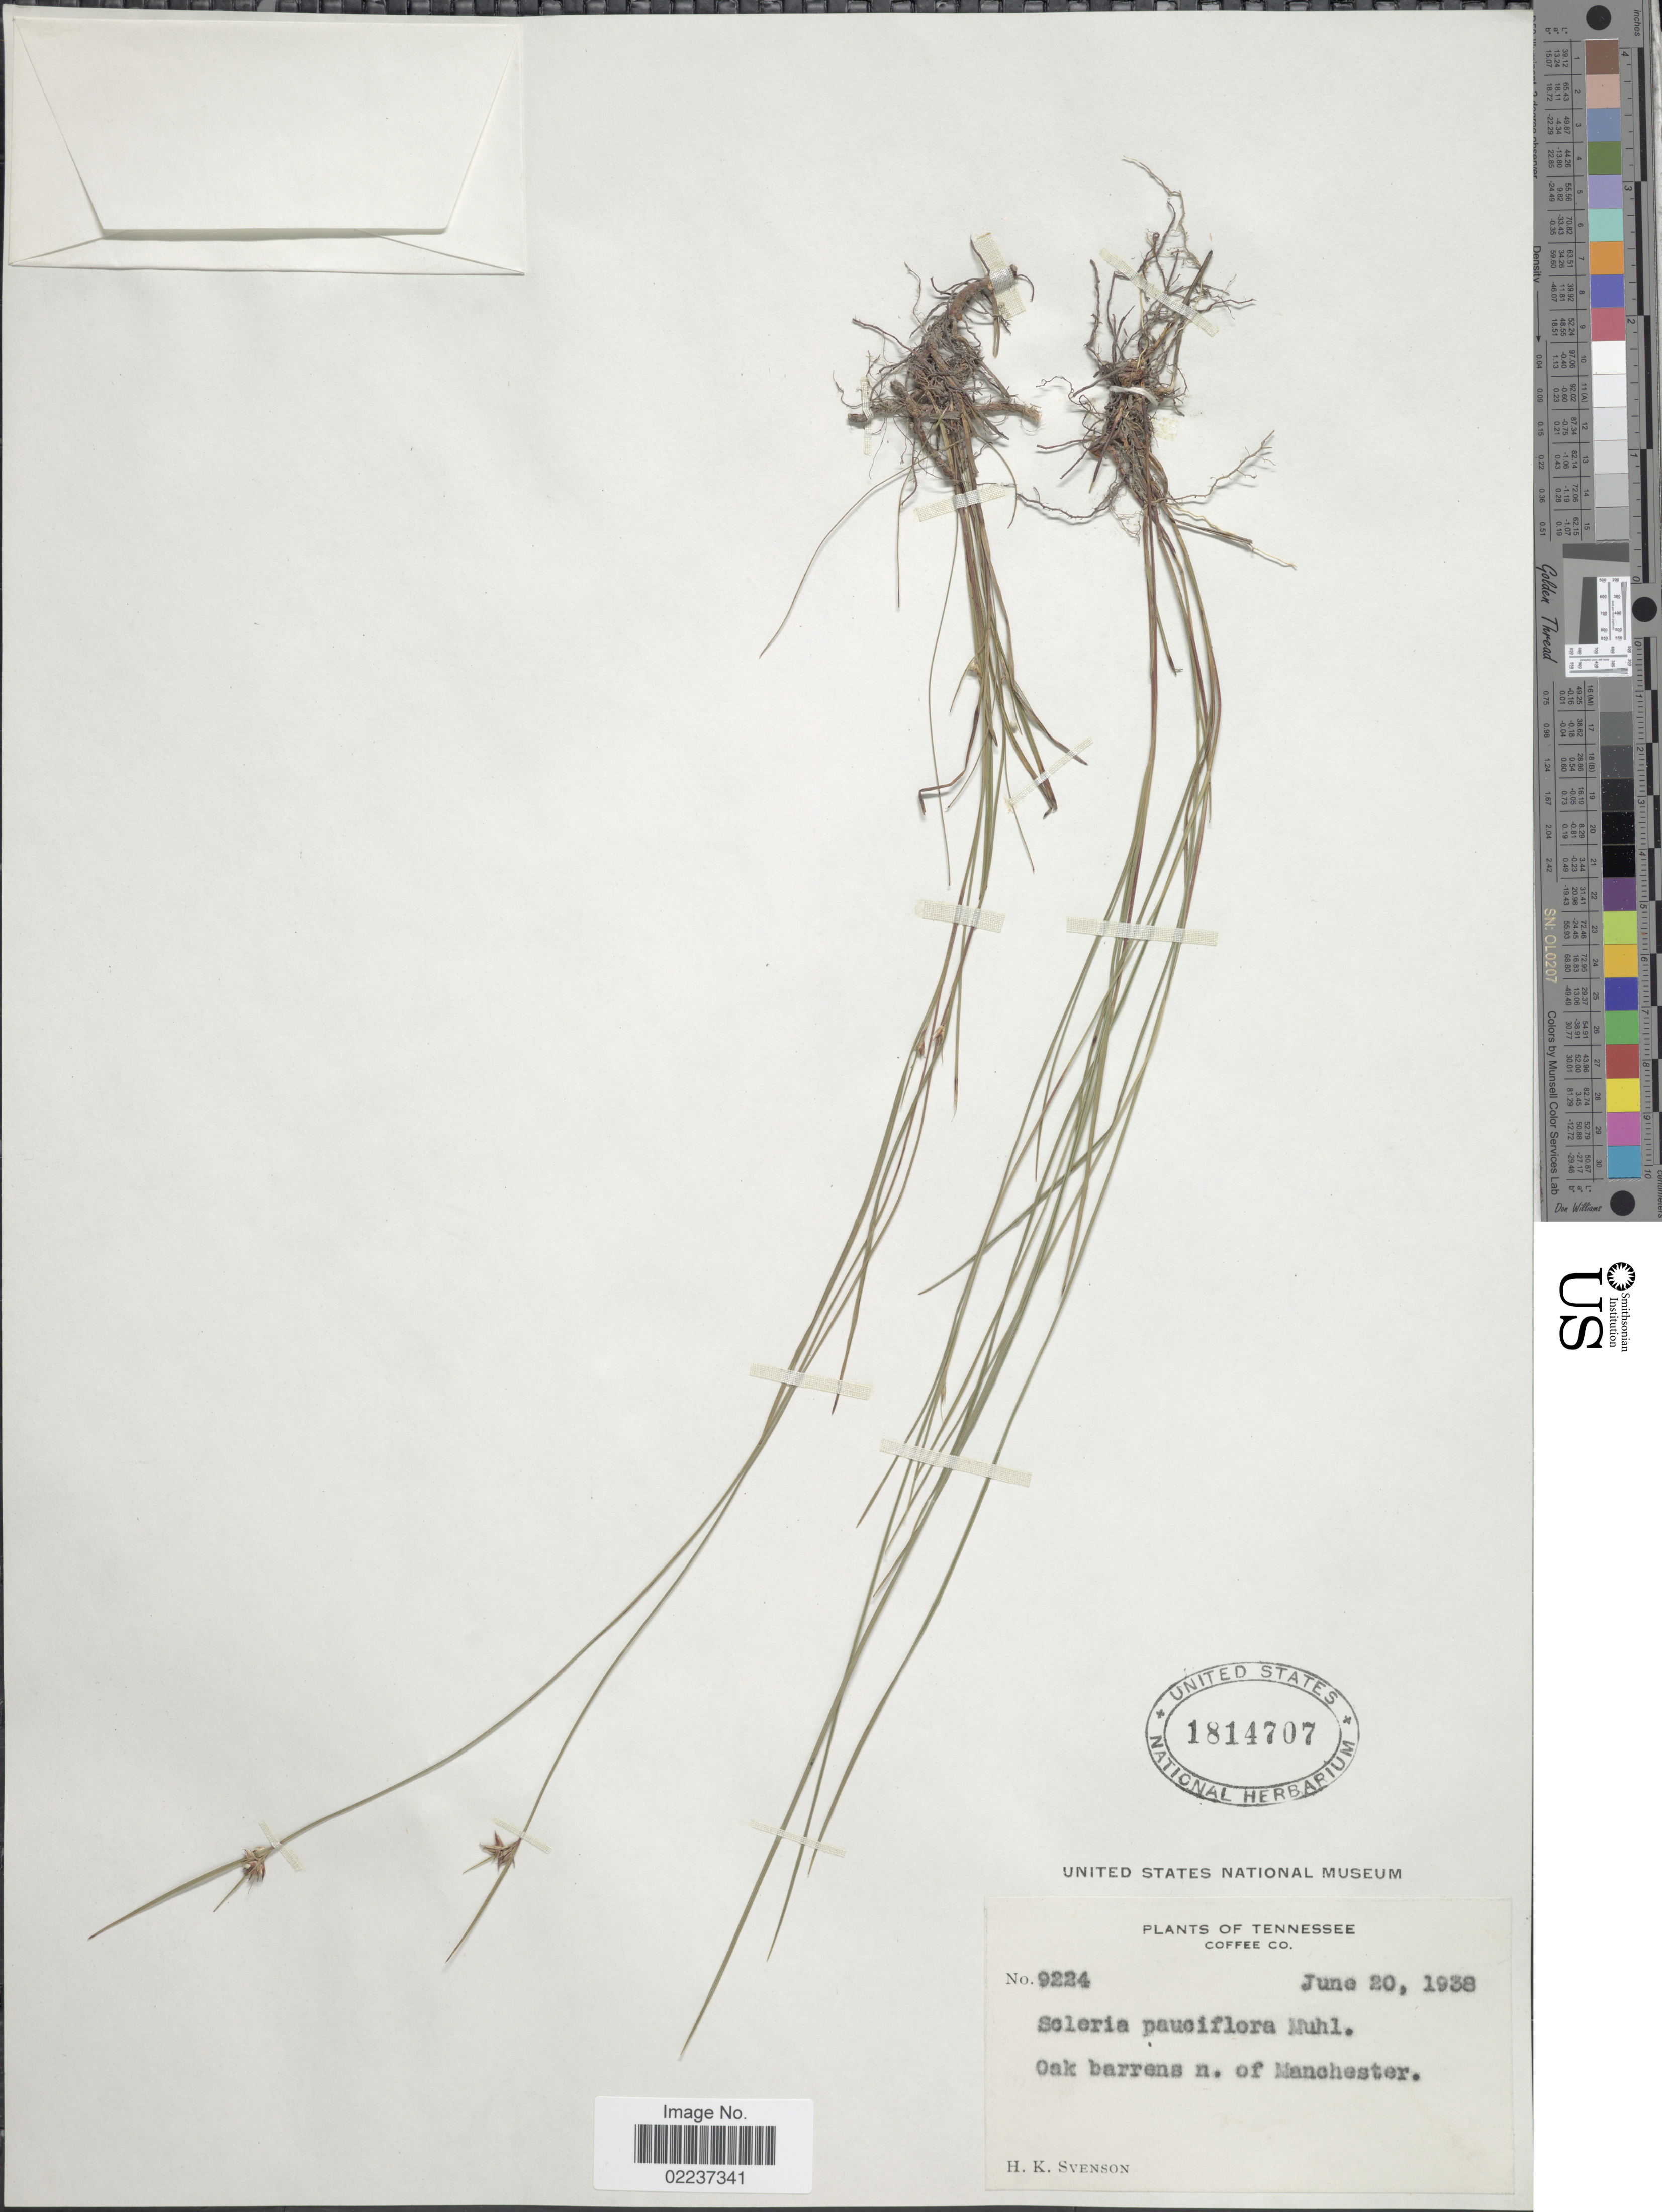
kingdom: Plantae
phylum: Tracheophyta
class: Liliopsida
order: Poales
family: Cyperaceae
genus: Scleria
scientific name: Scleria pauciflora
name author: Muhl. ex Willd.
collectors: H. K. Svenson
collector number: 9224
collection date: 1938-06-20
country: United States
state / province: Tennessee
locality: Coffee Co., oak barrens n. of Manchester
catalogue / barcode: US 1814707